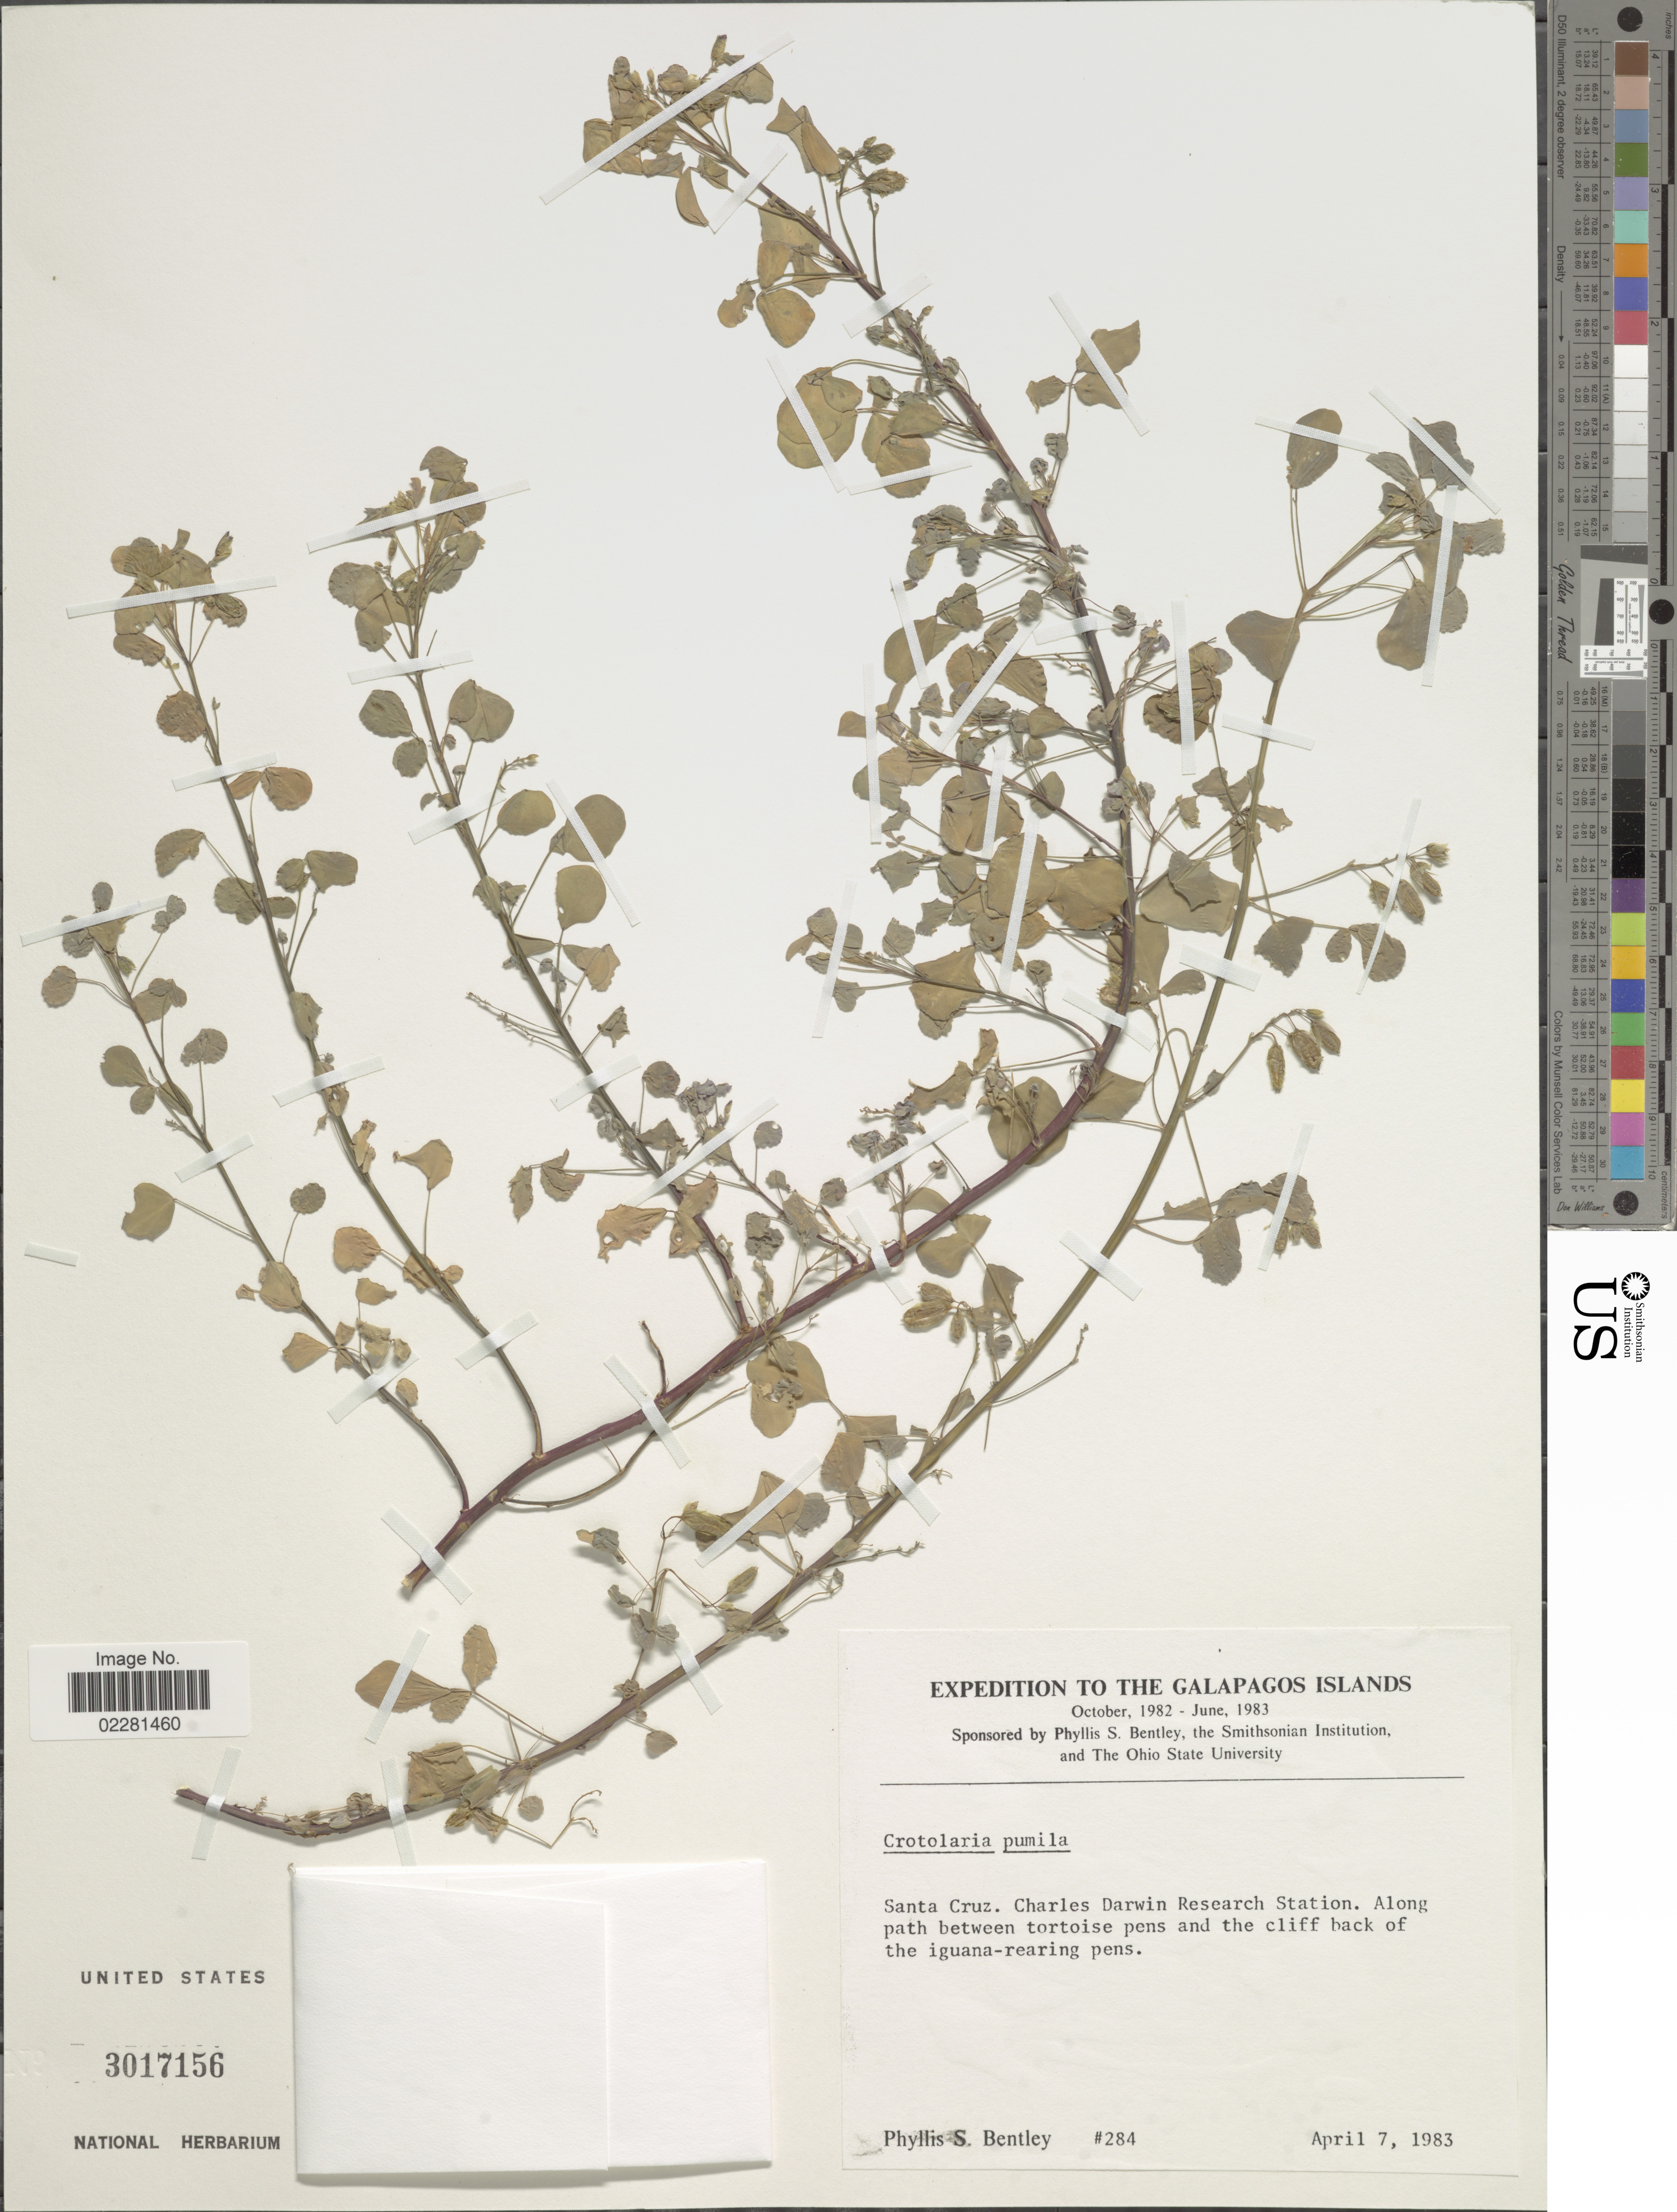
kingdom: Plantae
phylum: Tracheophyta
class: Magnoliopsida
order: Fabales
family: Fabaceae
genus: Crotalaria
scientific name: Crotalaria pumila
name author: Ortega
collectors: P. S. Bentley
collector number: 284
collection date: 1983-04-07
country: Ecuador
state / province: Colón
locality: Galapagos Islands, Santa Cruz, Charles Darwin Research Station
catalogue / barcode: US 3017156